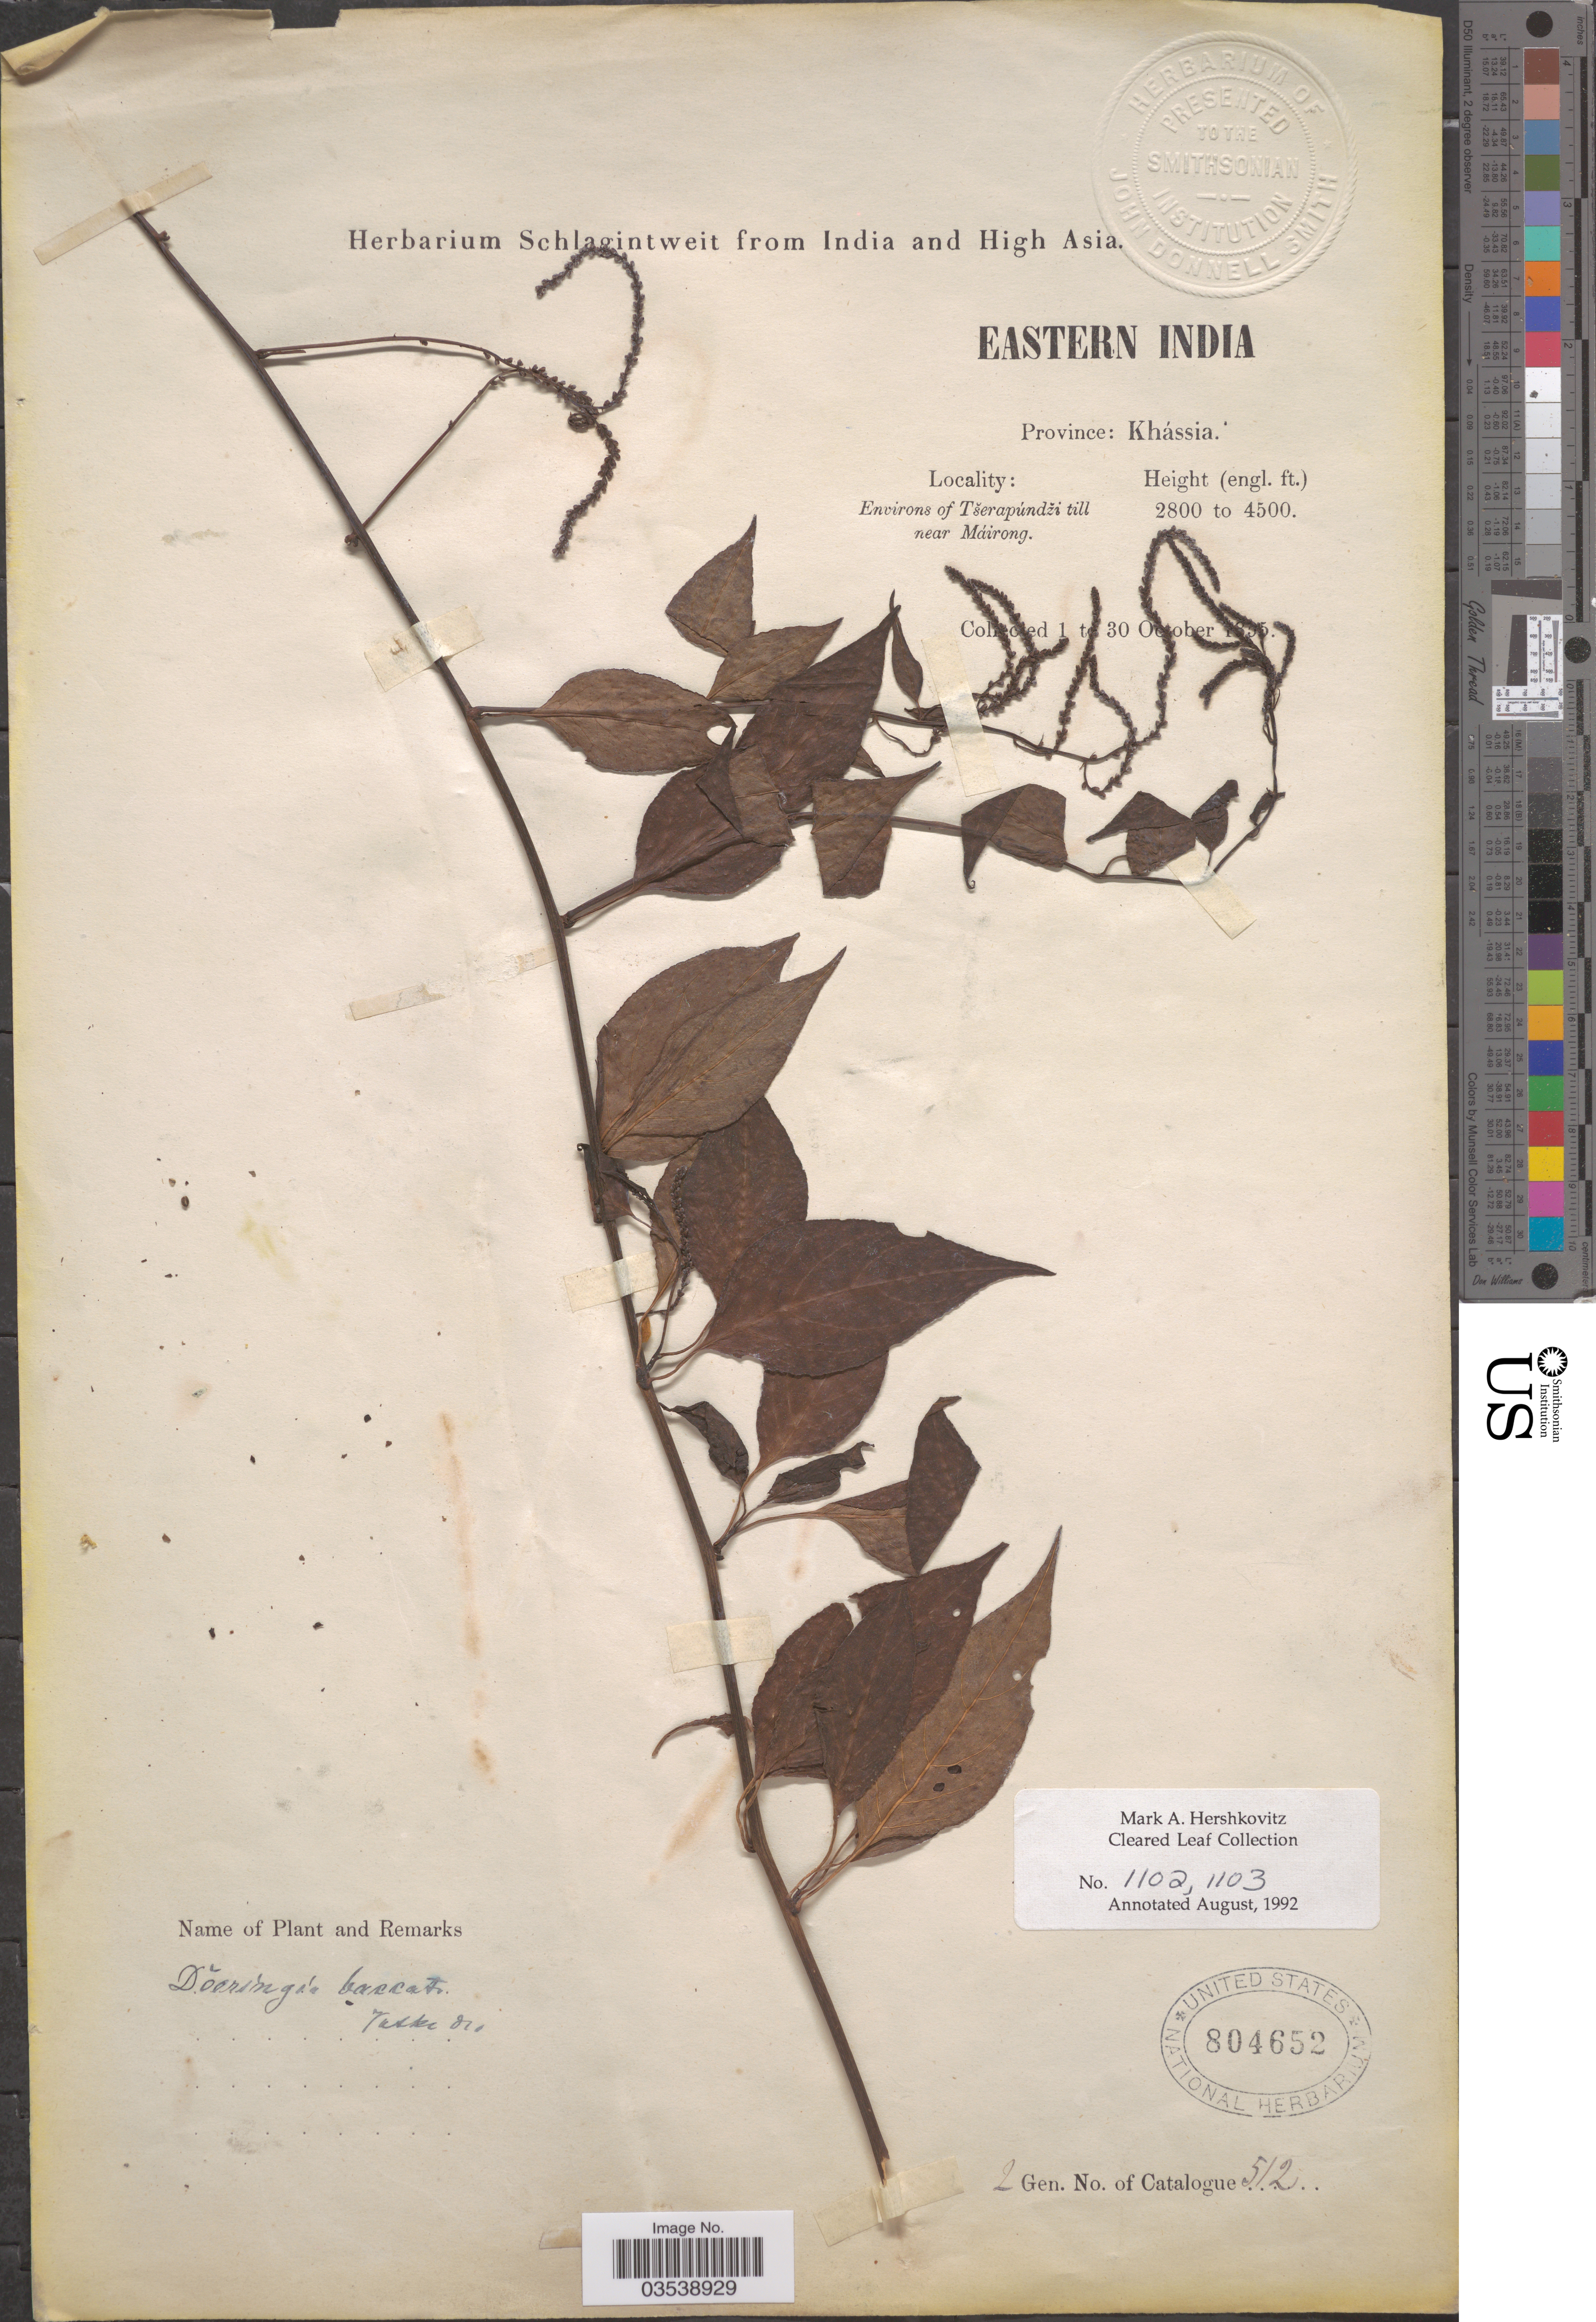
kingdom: Plantae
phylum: Tracheophyta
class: Magnoliopsida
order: Caryophyllales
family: Amaranthaceae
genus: Deeringia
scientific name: Deeringia amaranthoides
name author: (Lam.) Merr.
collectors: ex herb. Schlagintweit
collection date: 1855-10-01/1855-10-30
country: India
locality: Eastern India. Province: Khássia. Environs of Tšerapúndži till near Máirong.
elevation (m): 853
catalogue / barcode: US 804652